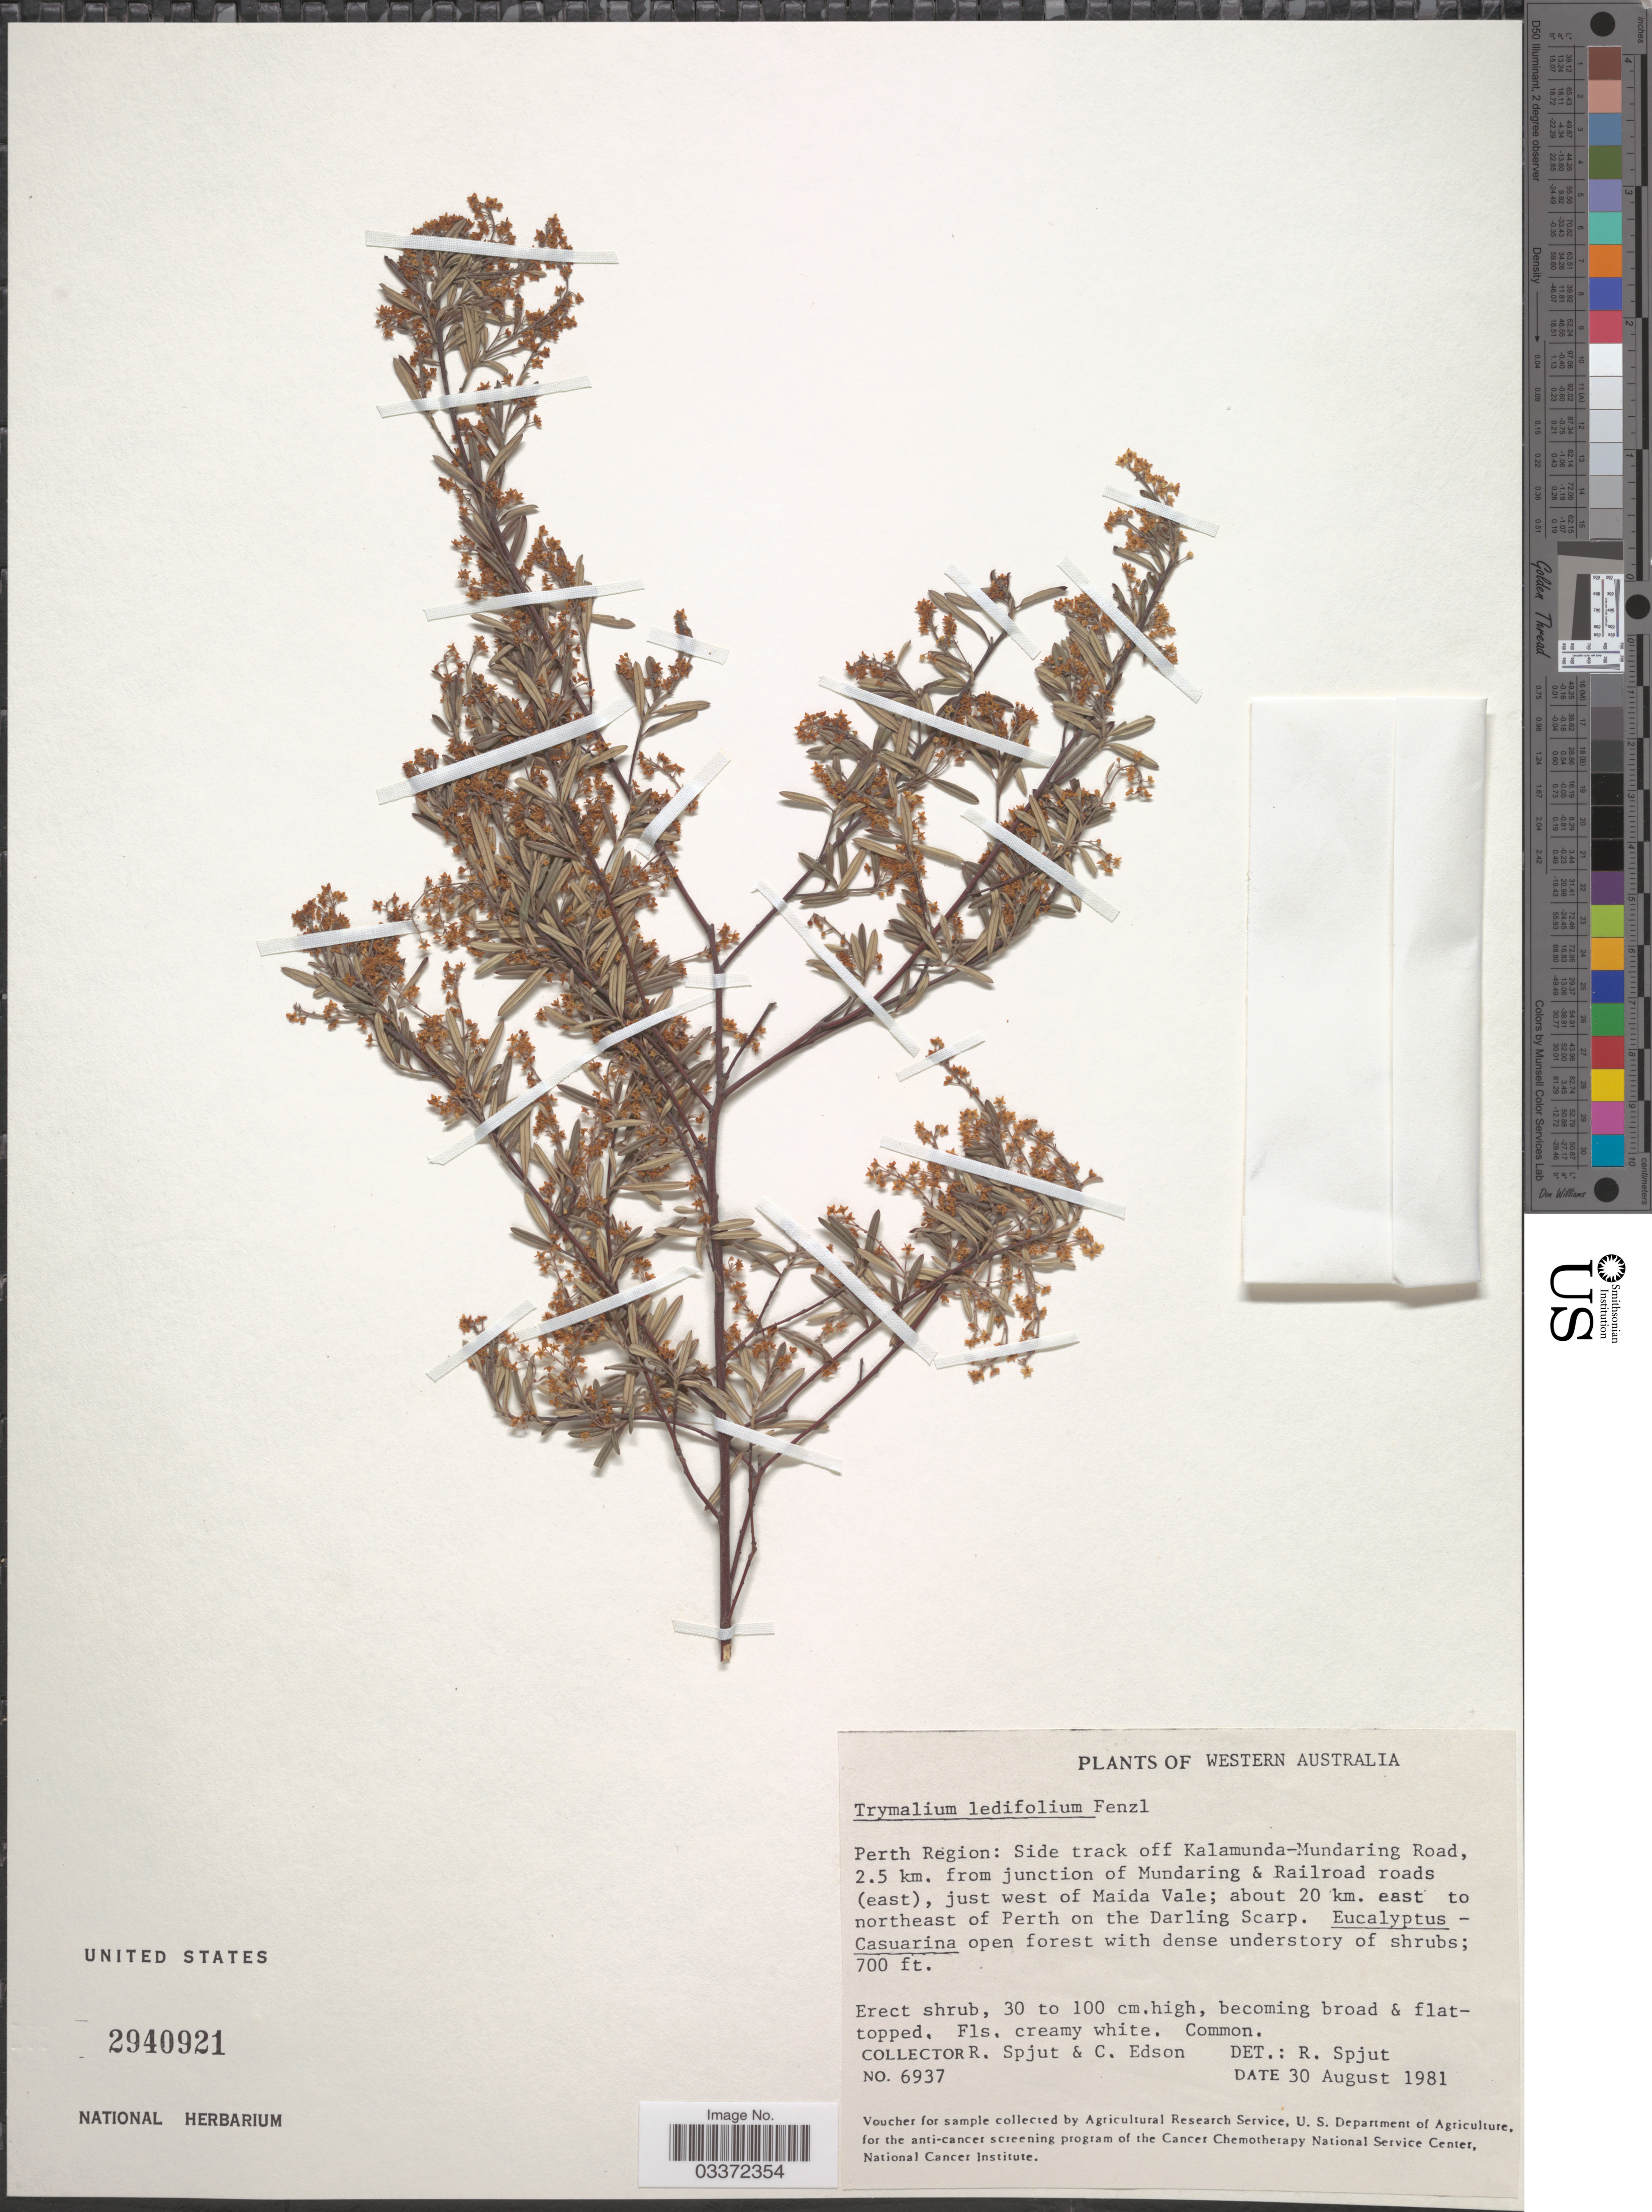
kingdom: Plantae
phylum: Tracheophyta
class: Magnoliopsida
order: Rosales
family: Rhamnaceae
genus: Trymalium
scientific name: Trymalium ledifolium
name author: Fenzl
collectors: R. Spjut & C. Edson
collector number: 6937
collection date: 1981-08-30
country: Australia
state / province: Western Australia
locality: Perth Region: Side track off Kalamunda-Mundaring Road, 2.5 km. from junction of Mundaring & Railroad roads (east), just west of Miada Vale; about 20 km. east to northeast of Perth on the Darling Scarp.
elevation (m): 213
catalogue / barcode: US 2940921